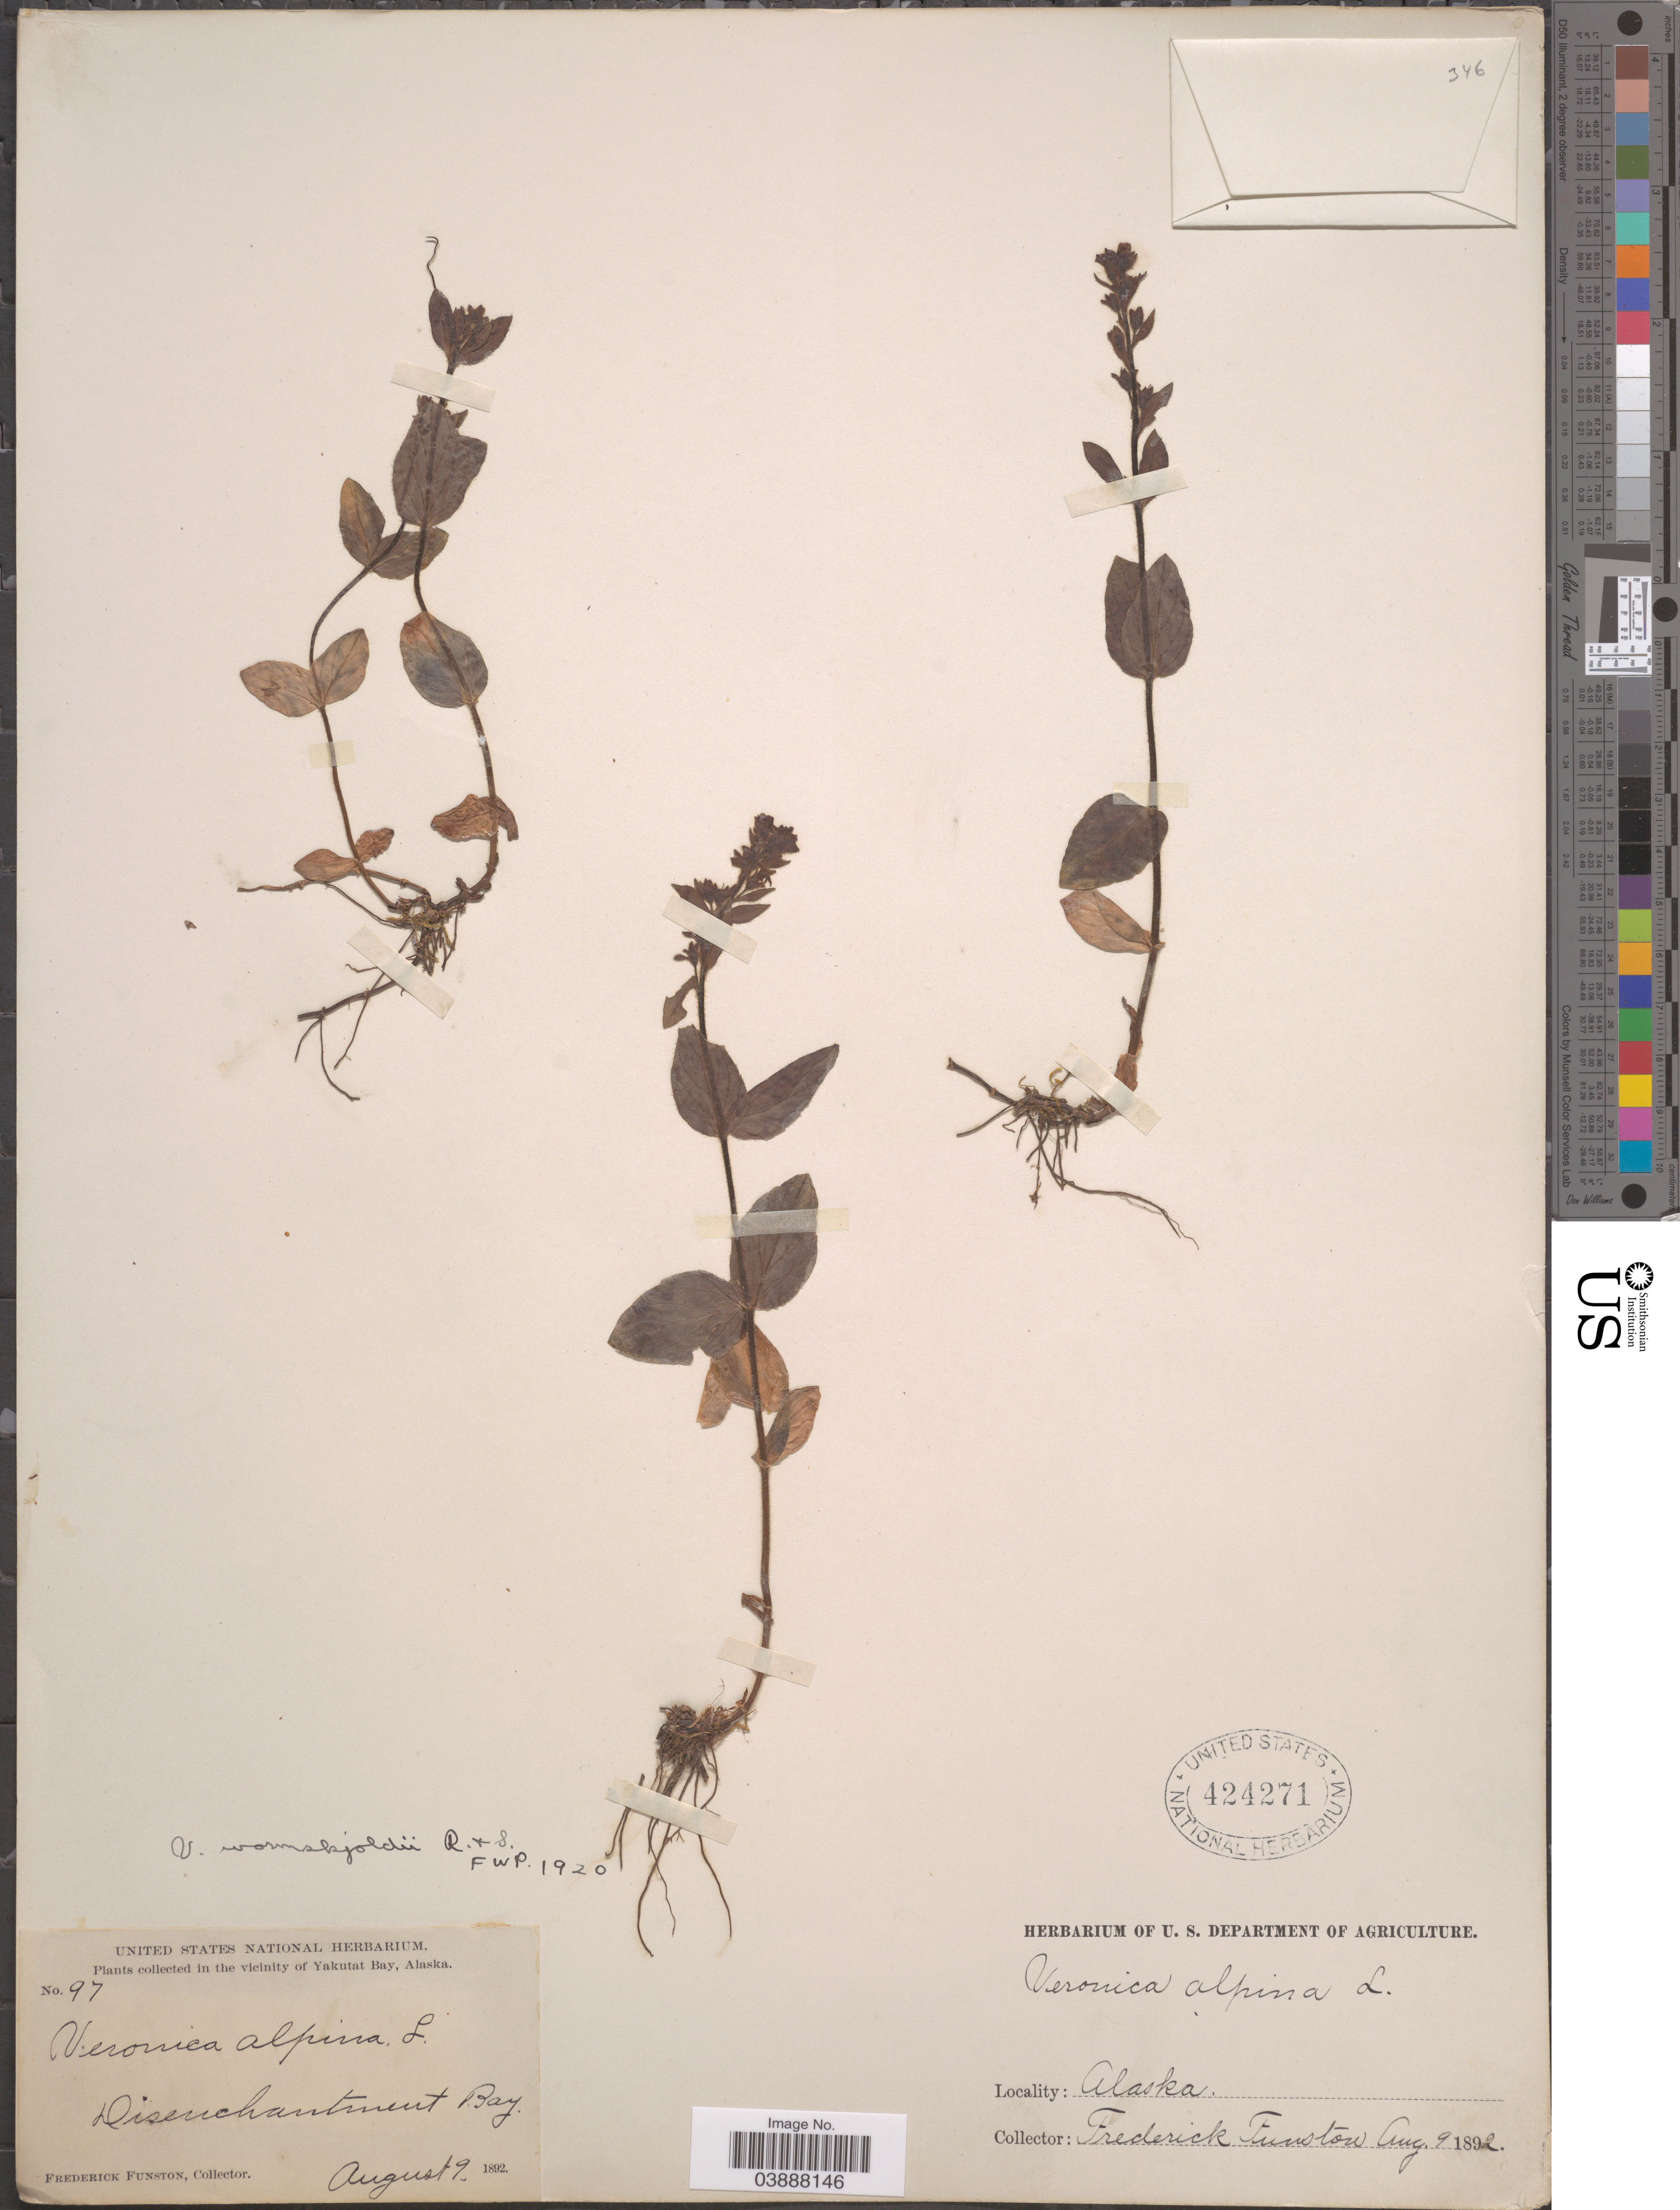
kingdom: Plantae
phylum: Tracheophyta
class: Magnoliopsida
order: Lamiales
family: Plantaginaceae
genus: Veronica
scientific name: Veronica wormskjoldii subsp. wormskjoldii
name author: Roem. & Schult.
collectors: F. Funston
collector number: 97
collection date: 1892-08-09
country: United States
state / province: Alaska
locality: In the vicinity of Yakutat Bay. Disenchantment Bay.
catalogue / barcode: US 424271